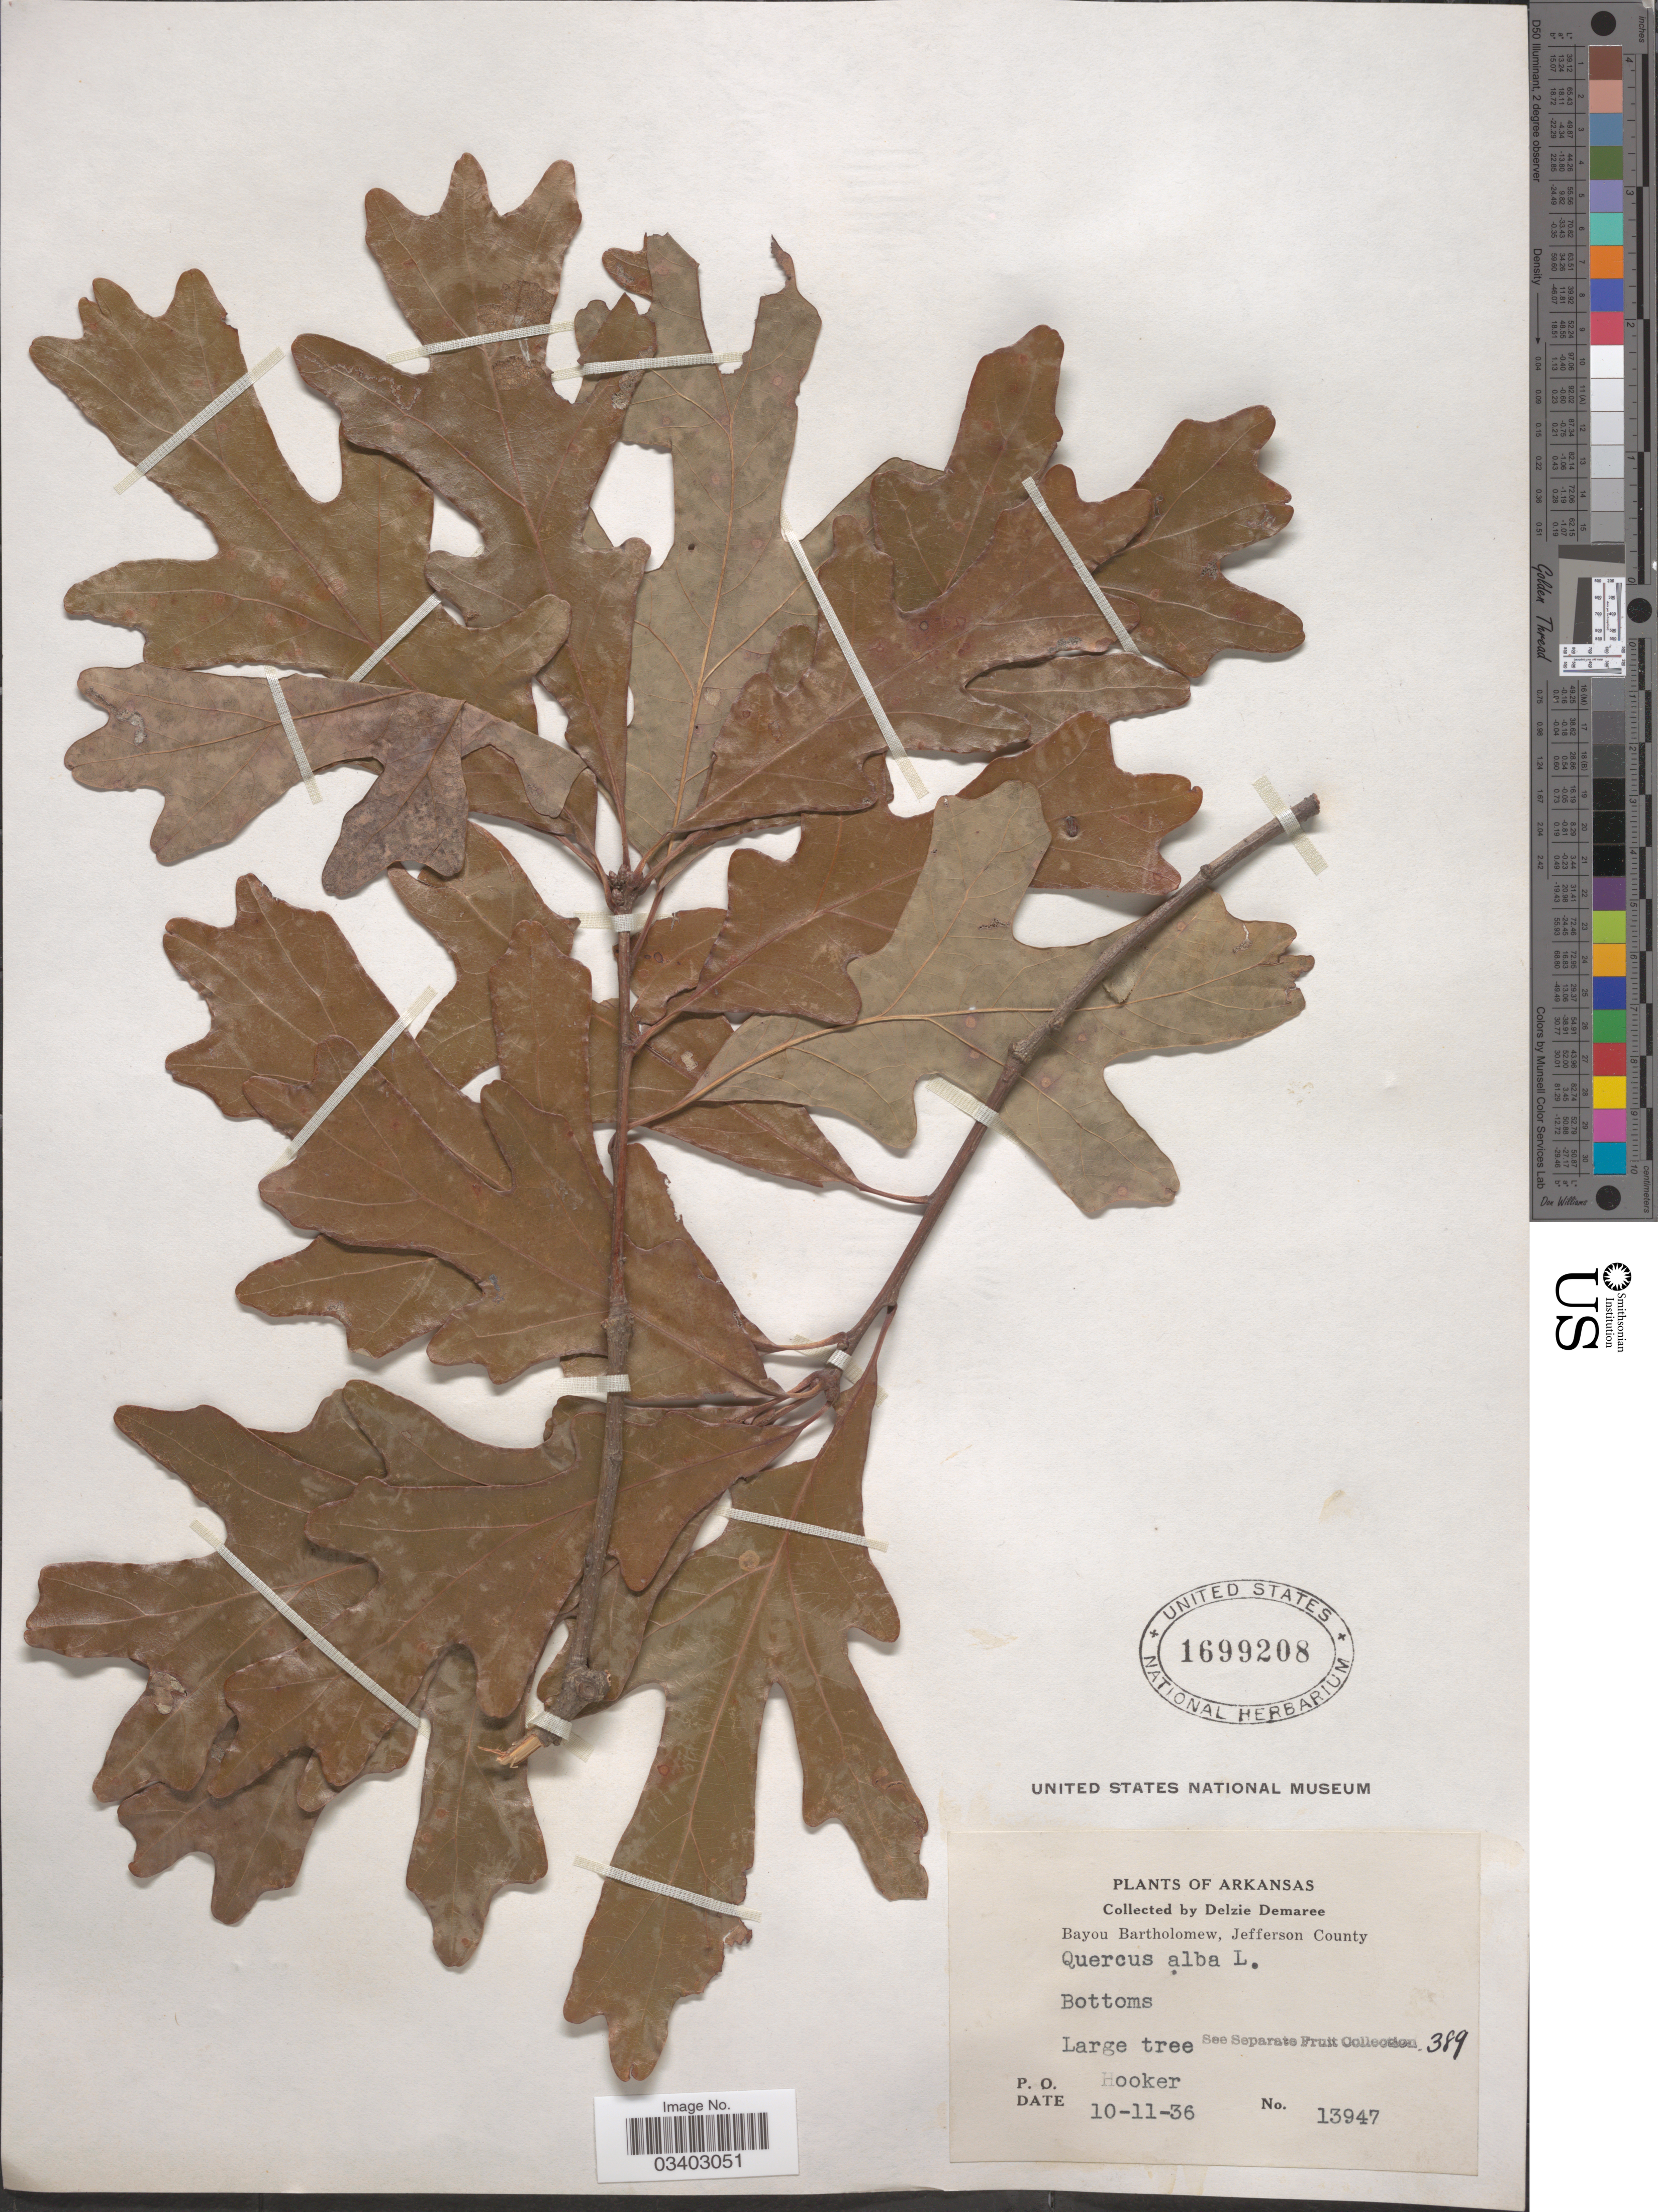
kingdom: Plantae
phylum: Tracheophyta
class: Magnoliopsida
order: Fagales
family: Fagaceae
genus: Quercus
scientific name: Quercus alba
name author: L.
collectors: D. Demaree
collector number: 13947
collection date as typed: Transcribed d/m/y: 11/10/36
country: United States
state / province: Arkansas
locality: Bayou Bartholomew, Jefferson County. P.O. Hooker.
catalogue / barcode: US 1699208